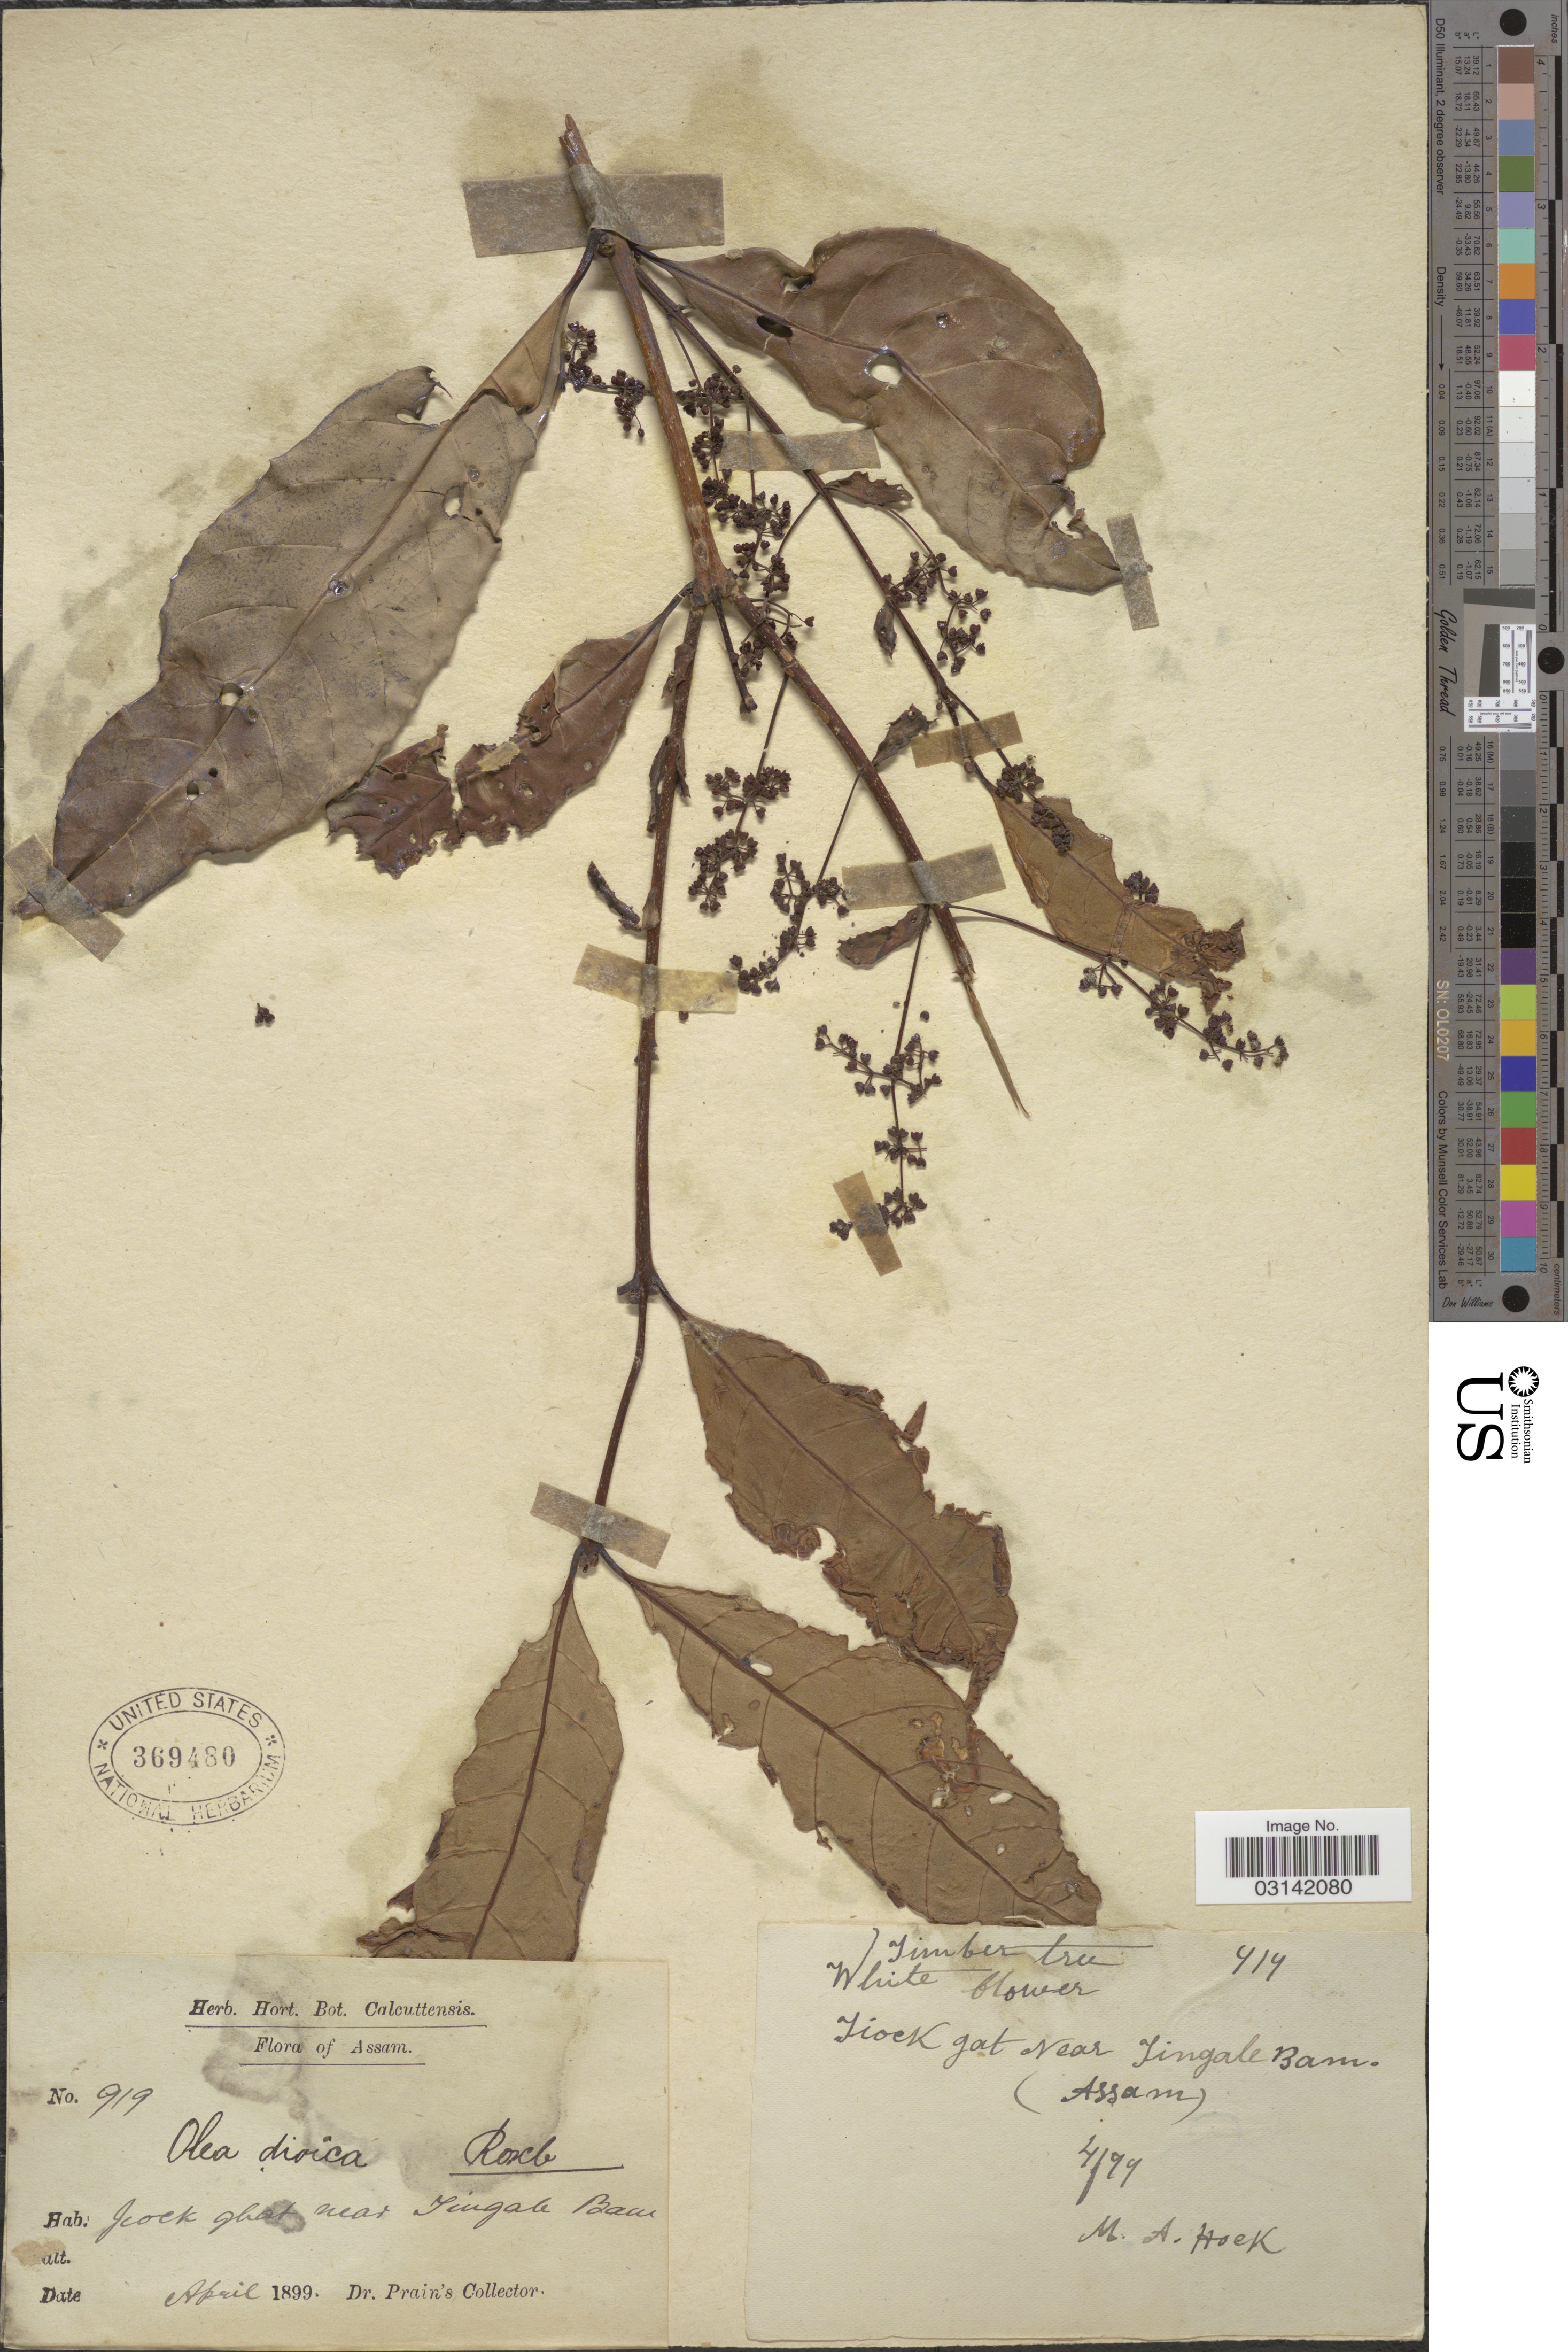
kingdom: Plantae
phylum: Tracheophyta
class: Magnoliopsida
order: Lamiales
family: Oleaceae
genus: Tetrapilus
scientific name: Tetrapilus dioicus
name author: (Roxb.) L.A.S. Johnson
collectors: Dr. Prain's collector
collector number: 919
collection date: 1899-04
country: India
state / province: Assam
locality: Teock ghat near Tingale Bam.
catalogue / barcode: US 369480